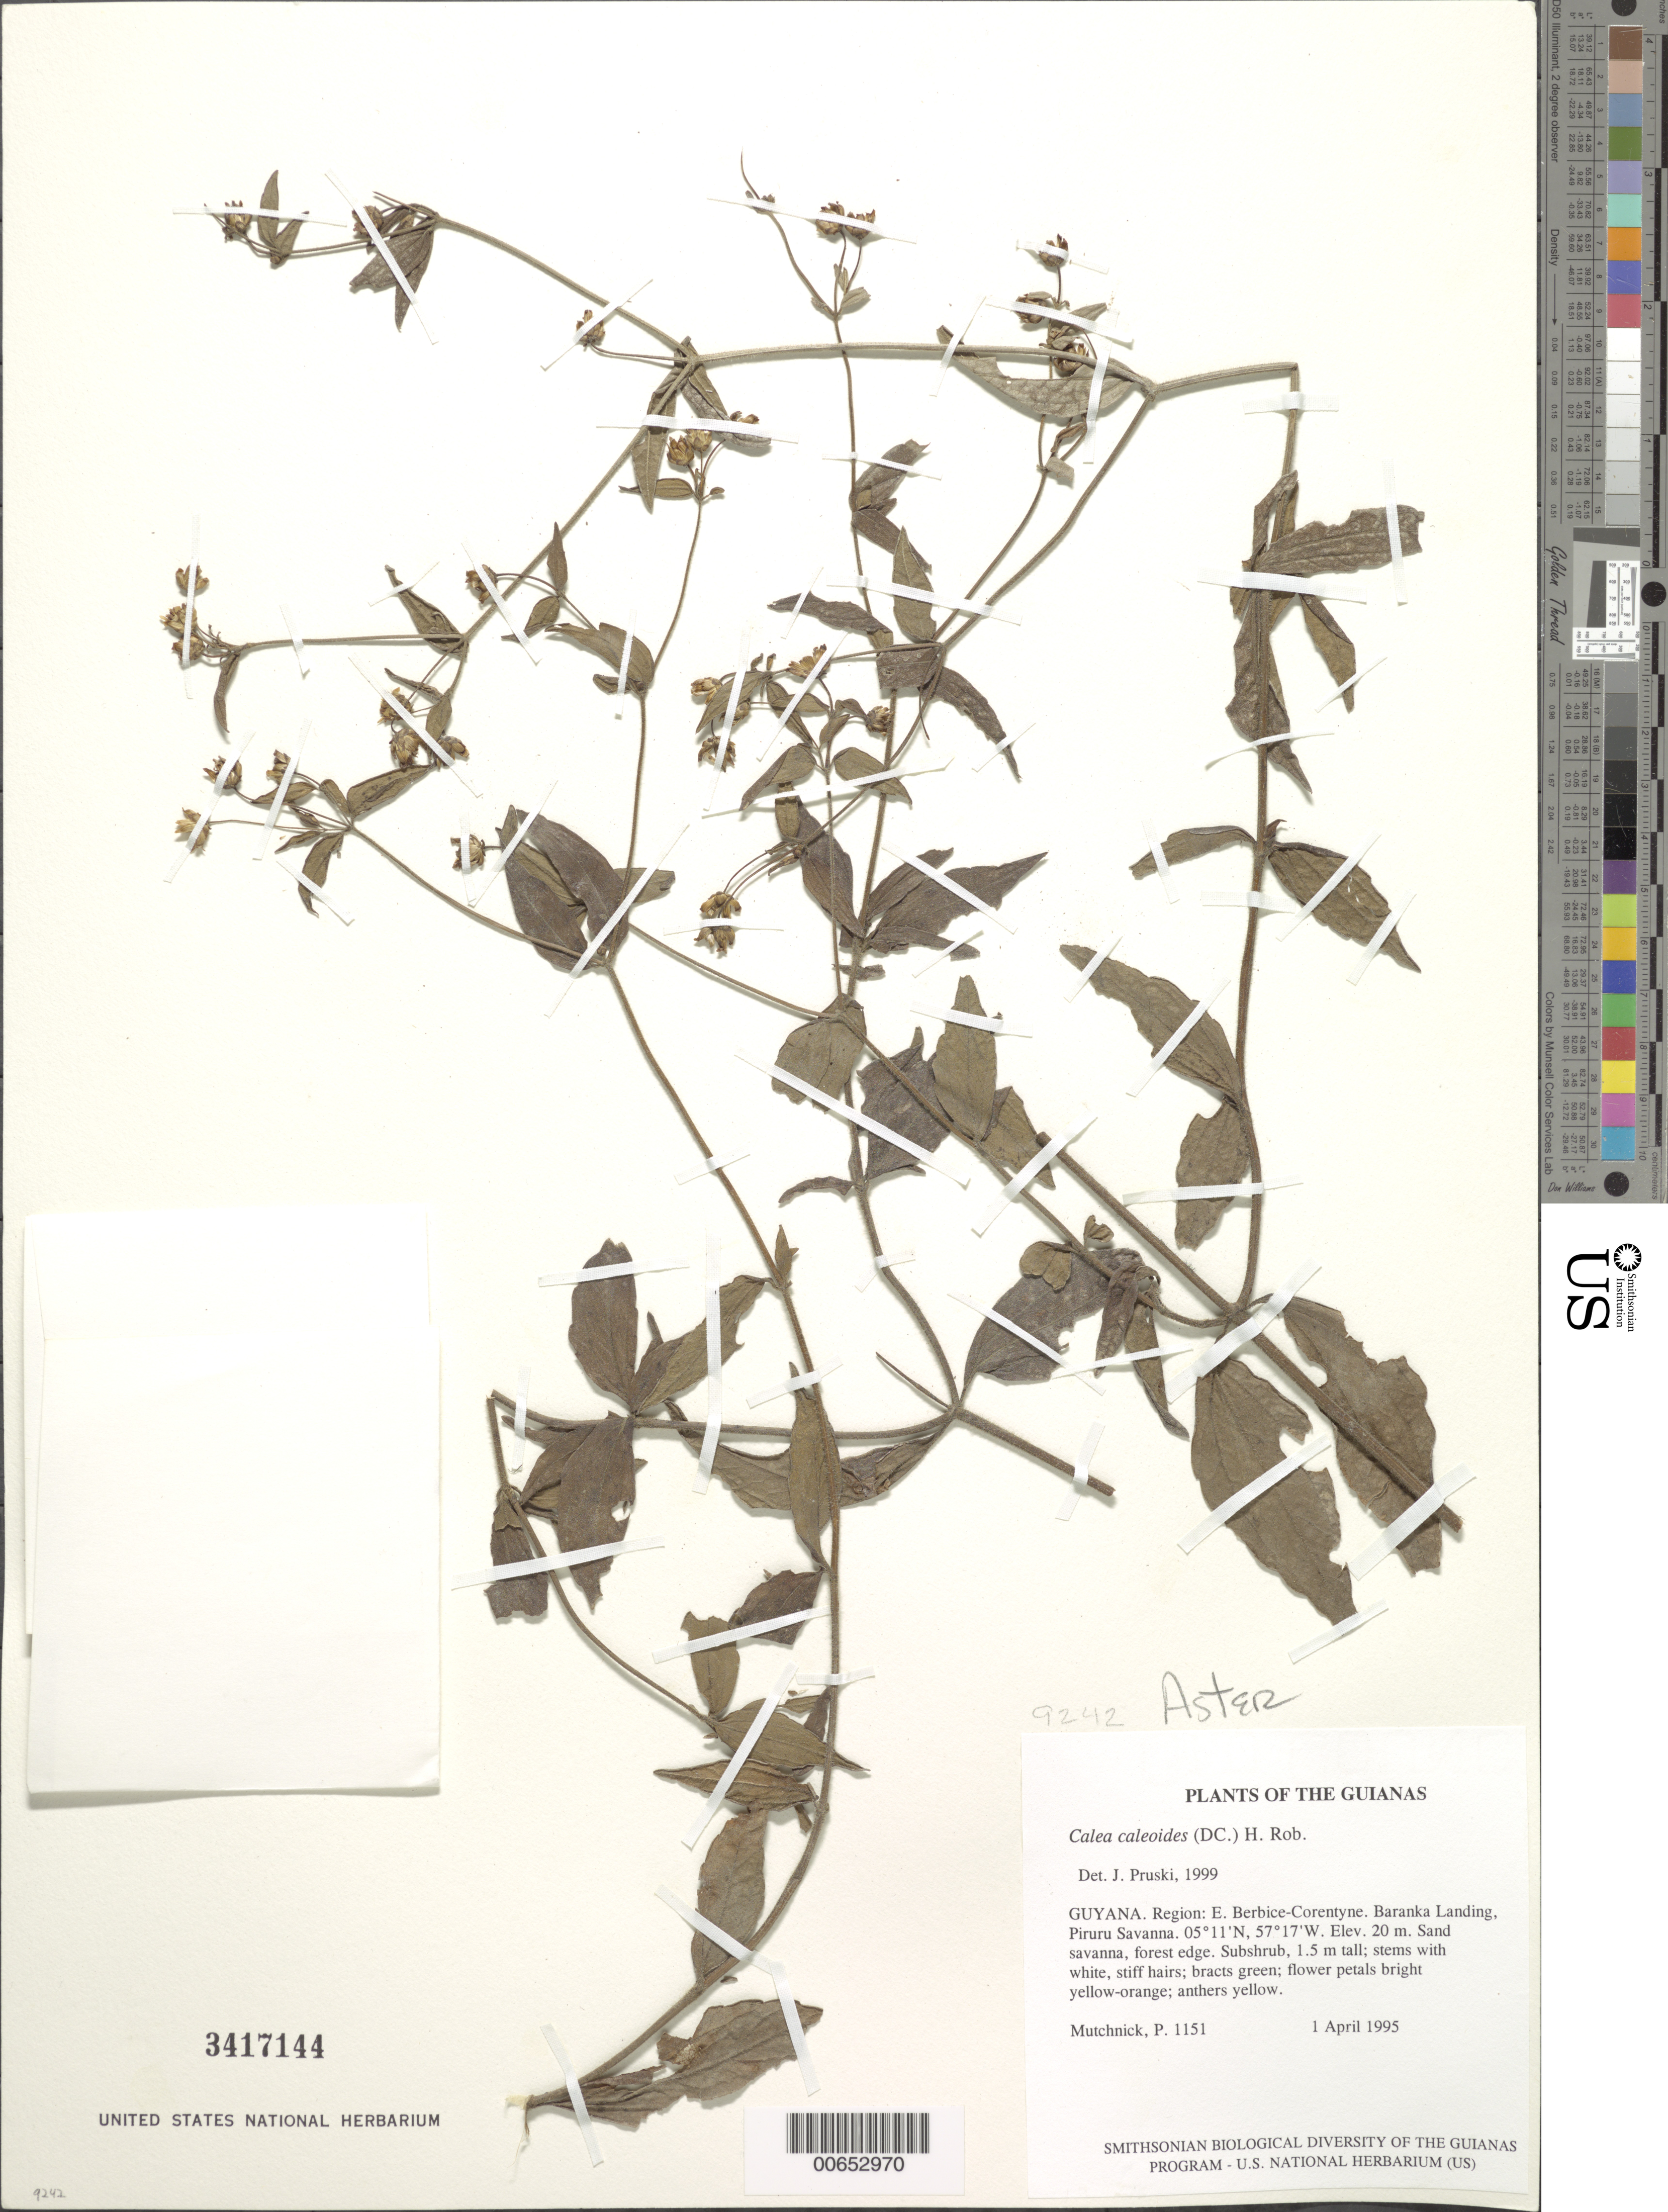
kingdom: Plantae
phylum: Tracheophyta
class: Magnoliopsida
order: Asterales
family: Asteraceae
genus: Calea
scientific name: Calea caleoides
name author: (DC.) H. Rob.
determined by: Pruski, J. F.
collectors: P. Mutchnick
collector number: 1151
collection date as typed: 1 April 1995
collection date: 1995-04-01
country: Guyana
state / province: E. Berbice-Corentyne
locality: Baranka Landing, Piruru Savanna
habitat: Sand savanna, forest edge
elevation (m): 20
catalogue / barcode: US 3417144